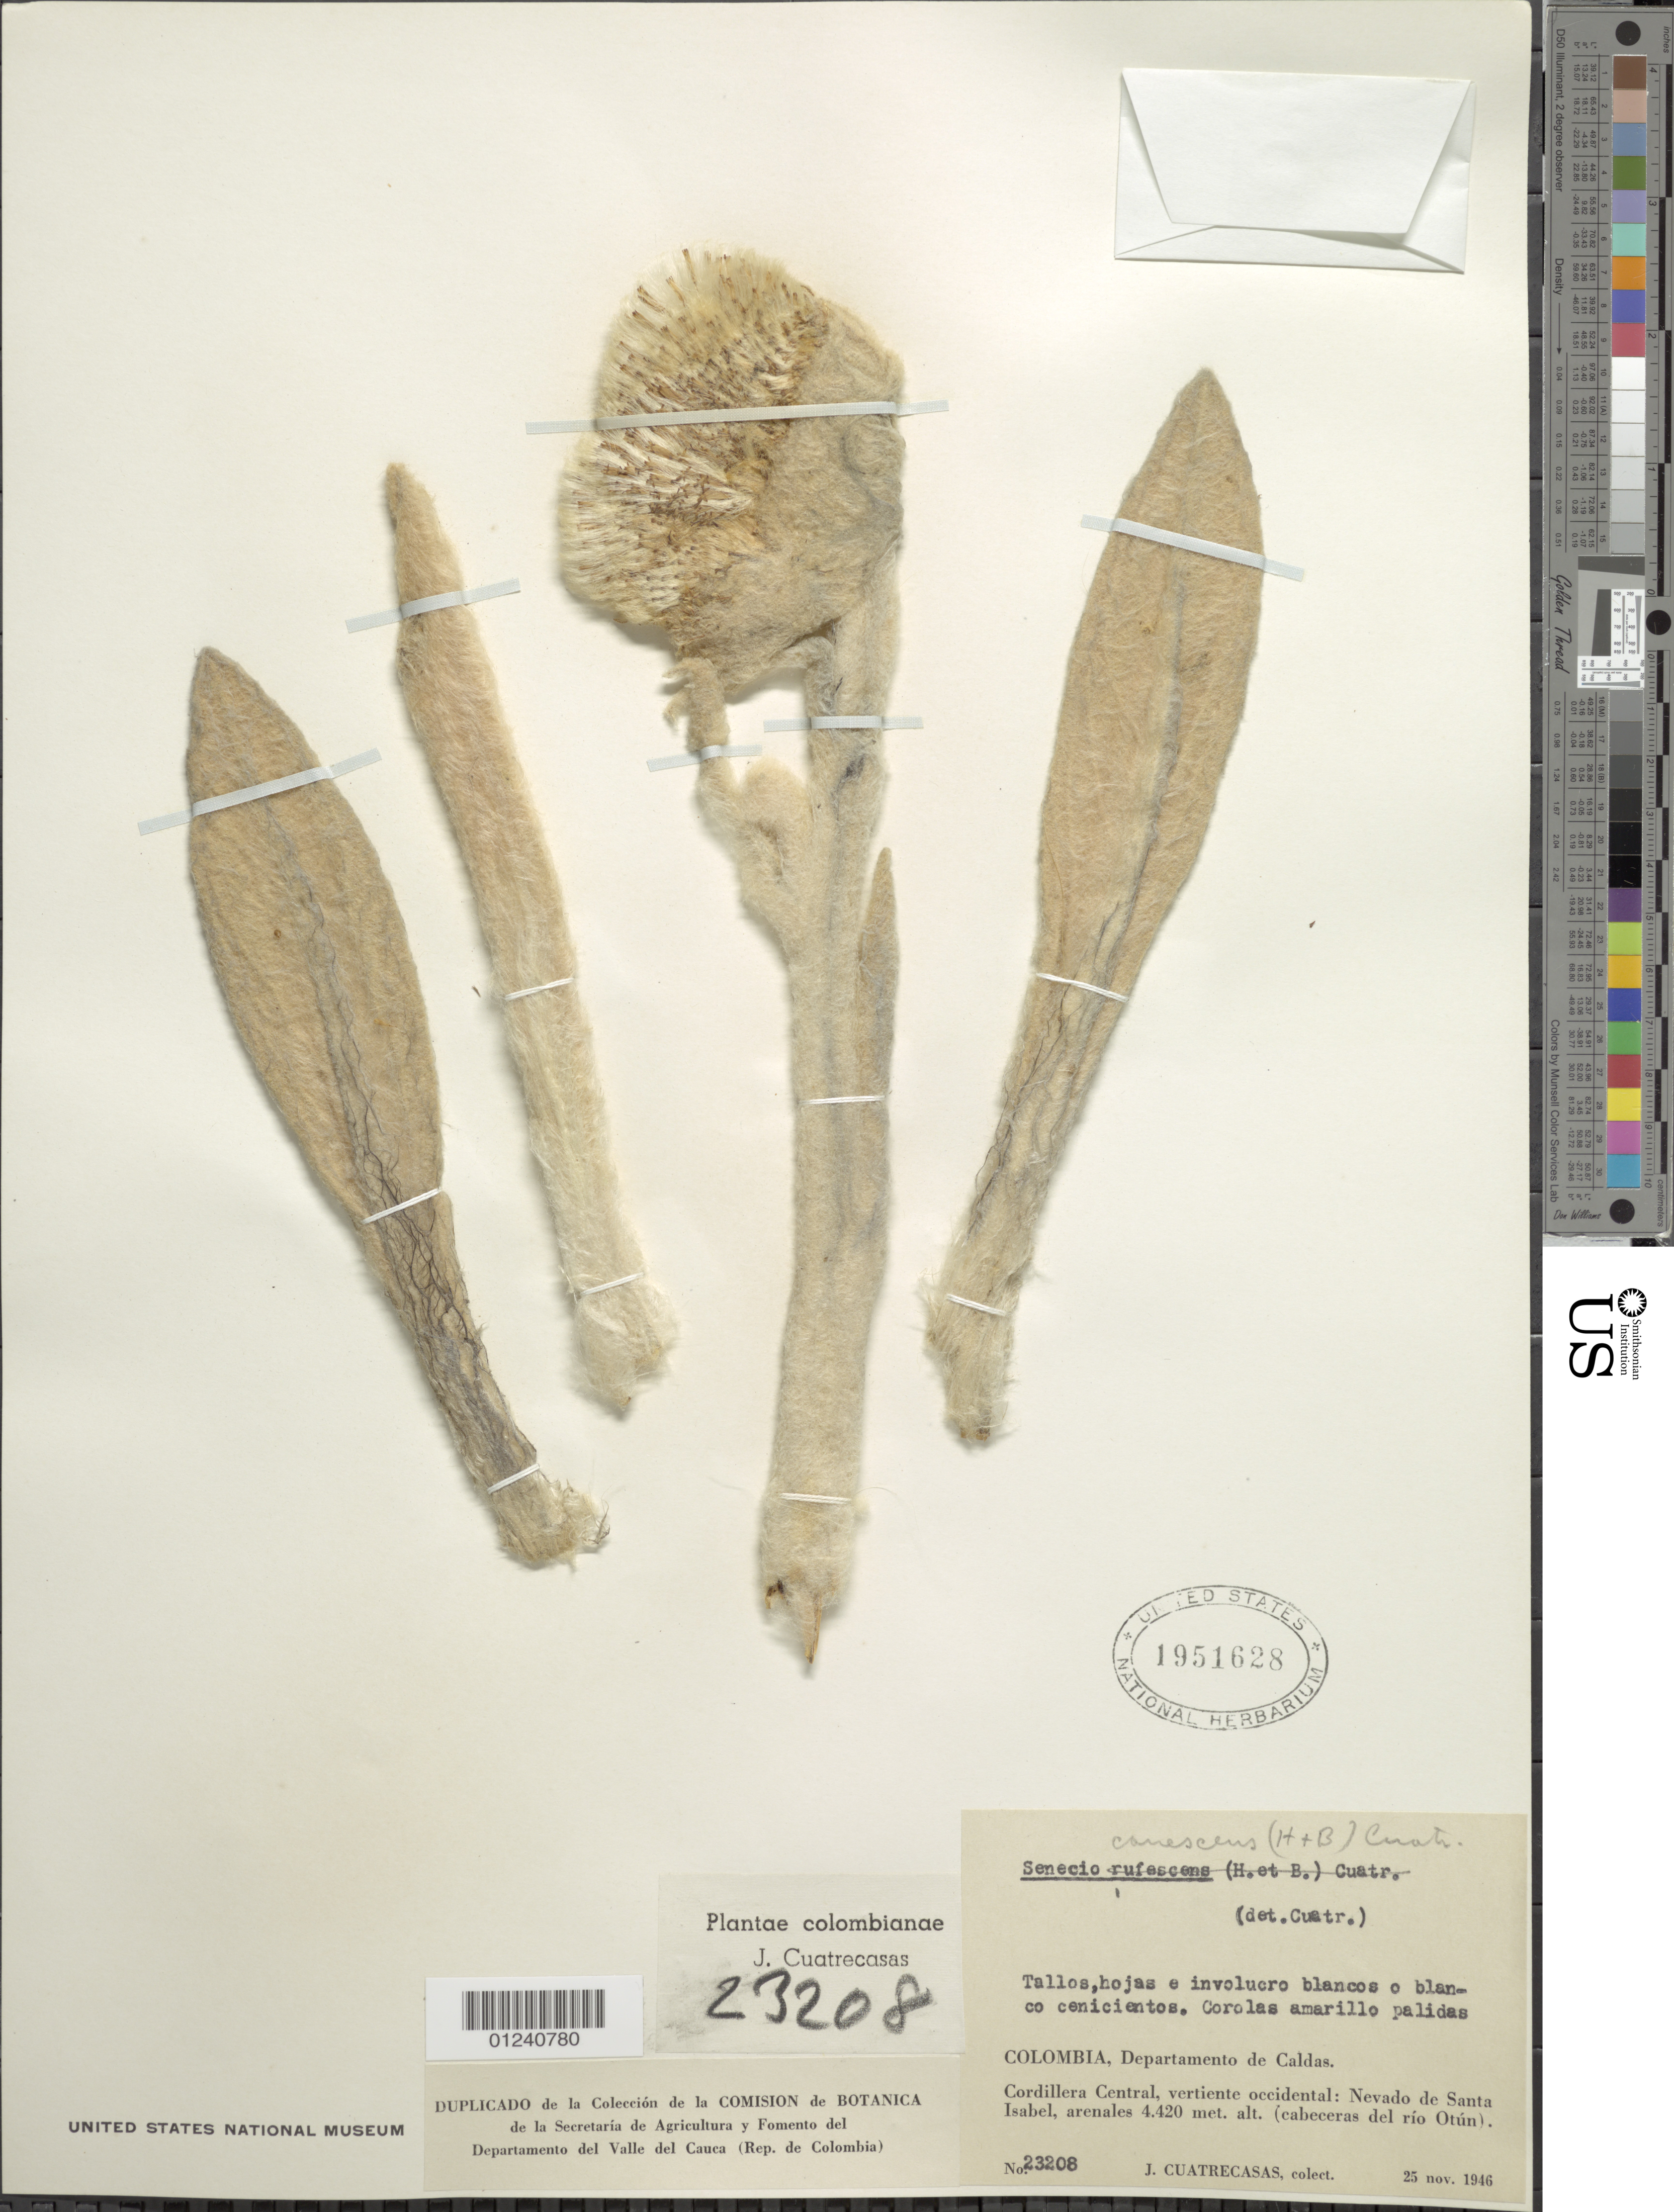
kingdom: Plantae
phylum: Tracheophyta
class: Magnoliopsida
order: Asterales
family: Asteraceae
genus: Senecio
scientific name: Senecio canescens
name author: (Bonpl.) Cuatrec.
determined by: Salomon, Luciana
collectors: J. Cuatrecasas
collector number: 23208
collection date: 1946-11-25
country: Colombia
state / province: Caldas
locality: Cordillera Central, vertiente occidental. Nevado de Santa Isabel, (cabeceras del río Otún).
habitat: arenales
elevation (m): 4420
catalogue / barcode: US 1951628